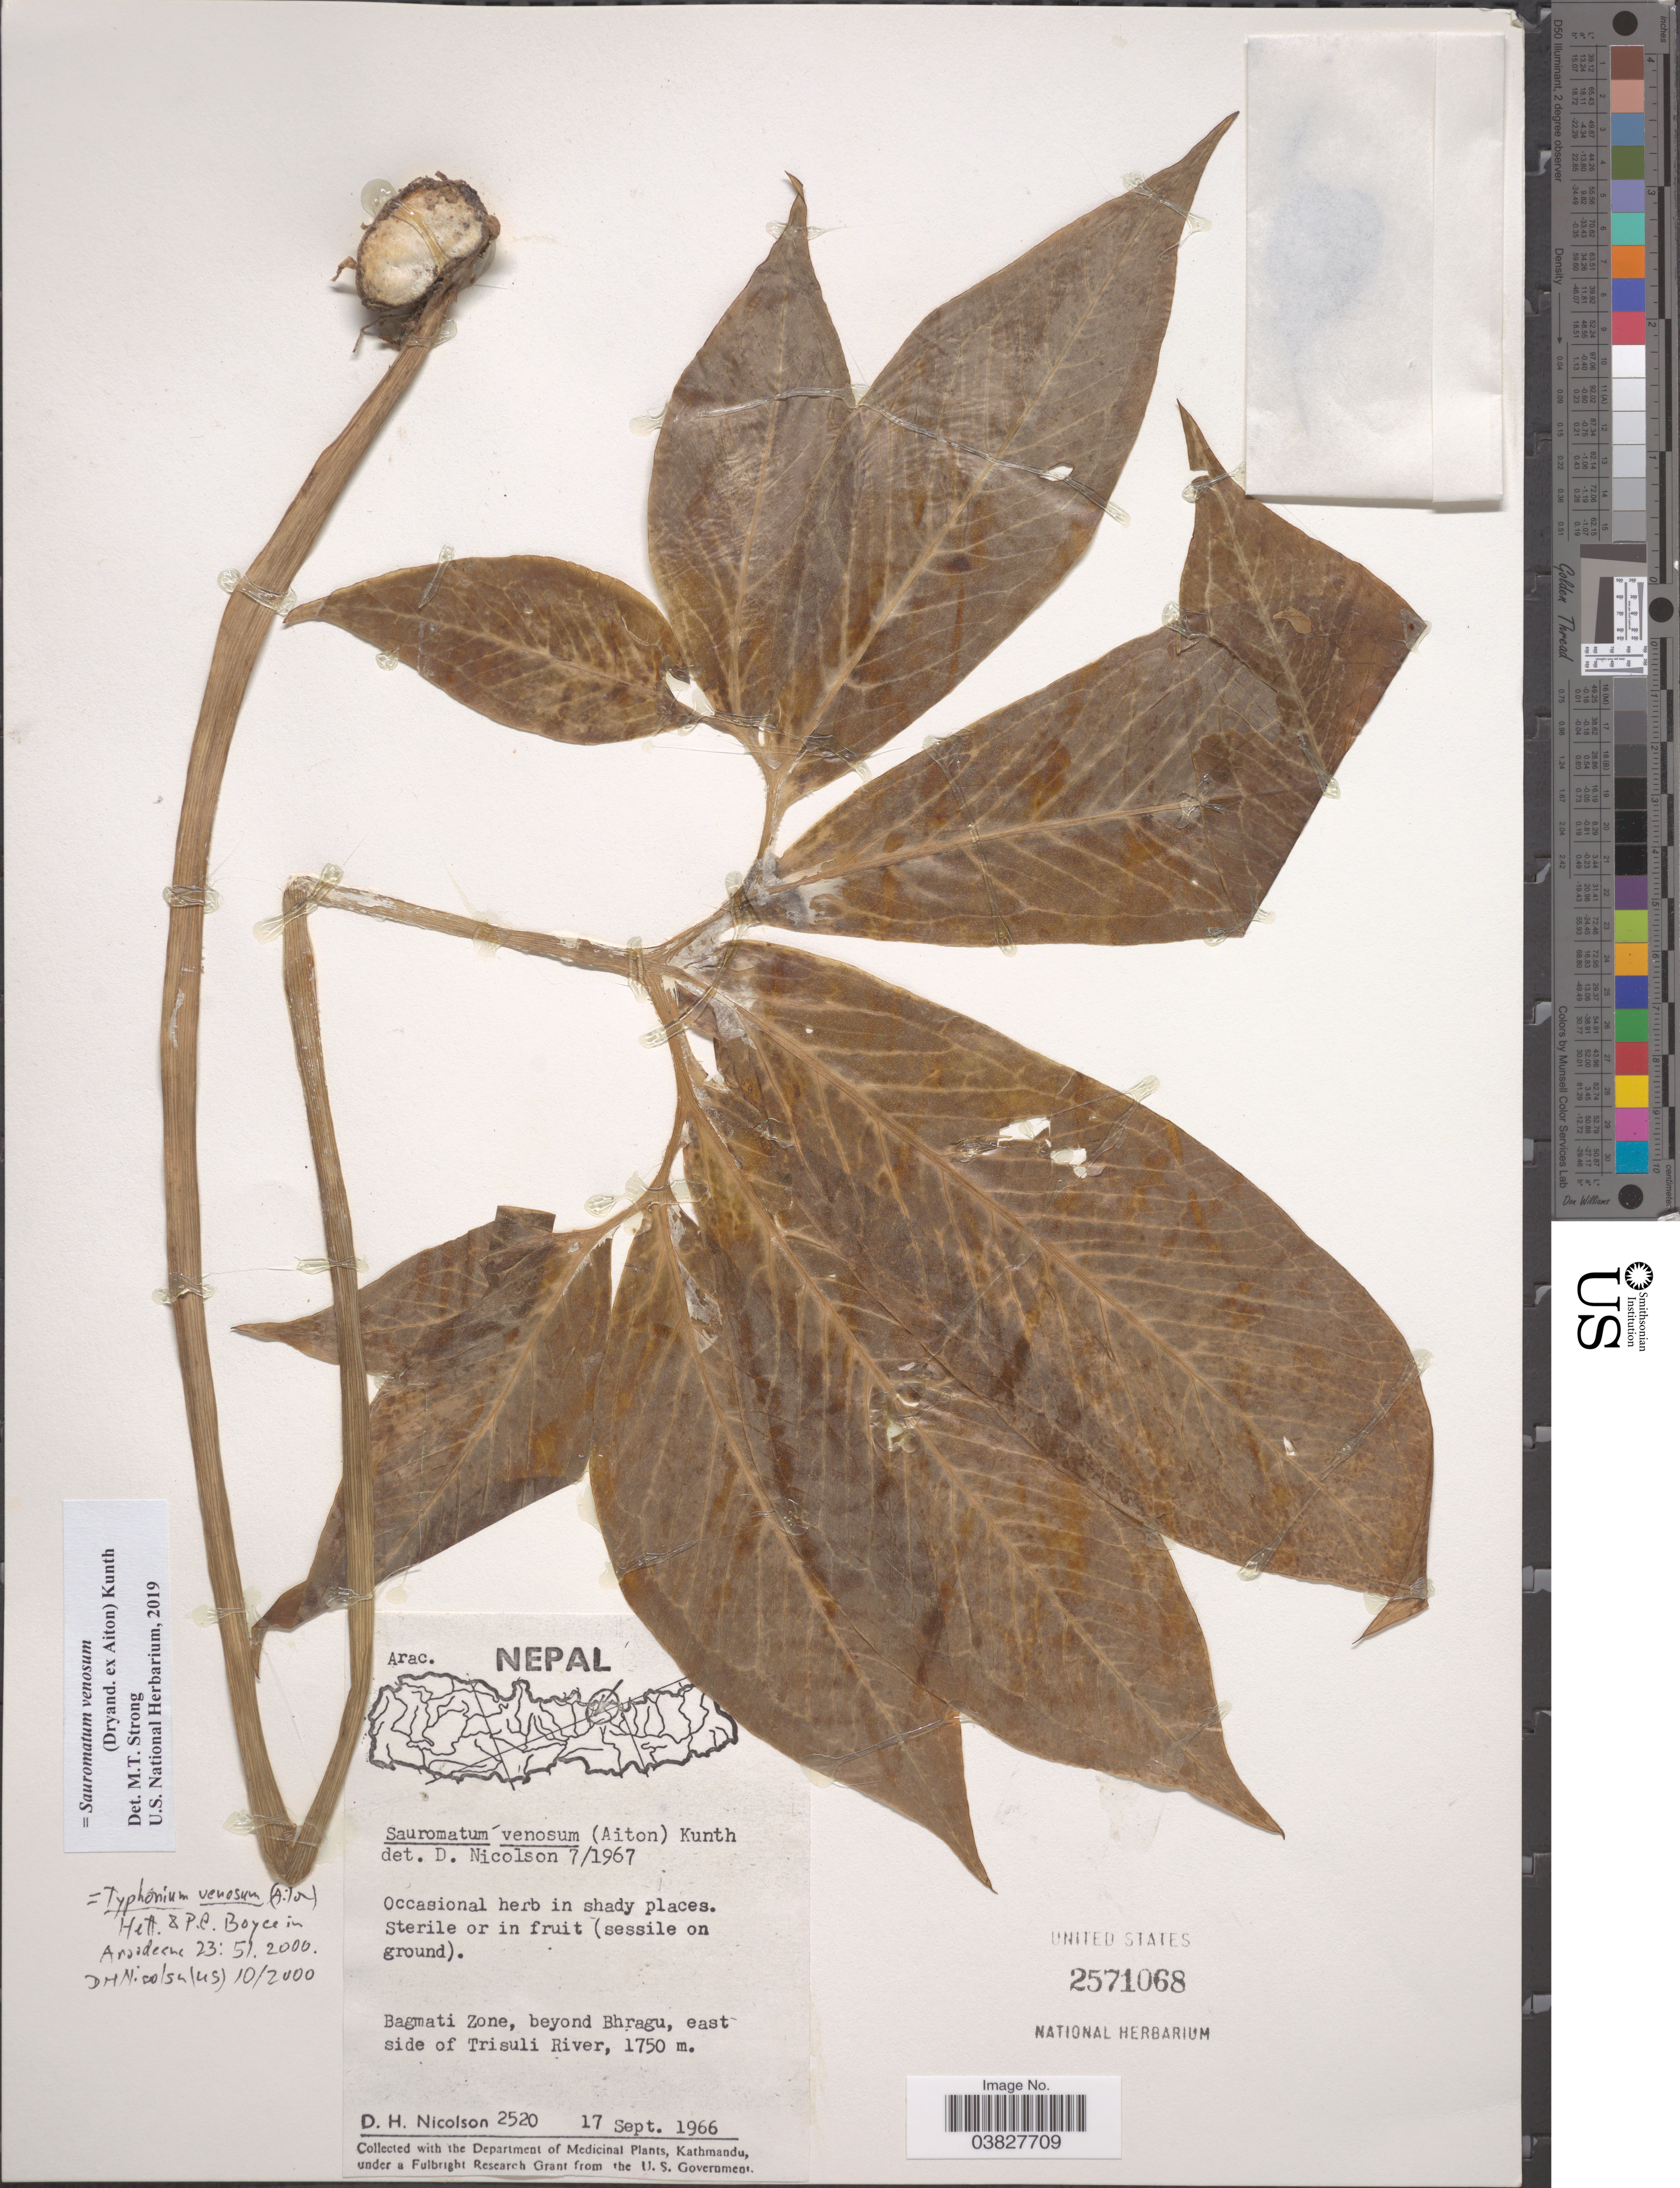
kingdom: Plantae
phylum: Tracheophyta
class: Liliopsida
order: Alismatales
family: Araceae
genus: Sauromatum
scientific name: Sauromatum venosum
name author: (Aiton) Schott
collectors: D. H. Nicolson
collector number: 2520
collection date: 1966-09-17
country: Nepal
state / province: Bagmati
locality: Bagmati Zone, beyond Bhragu, east side of Trisuli River.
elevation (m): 1750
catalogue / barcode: US 2571068